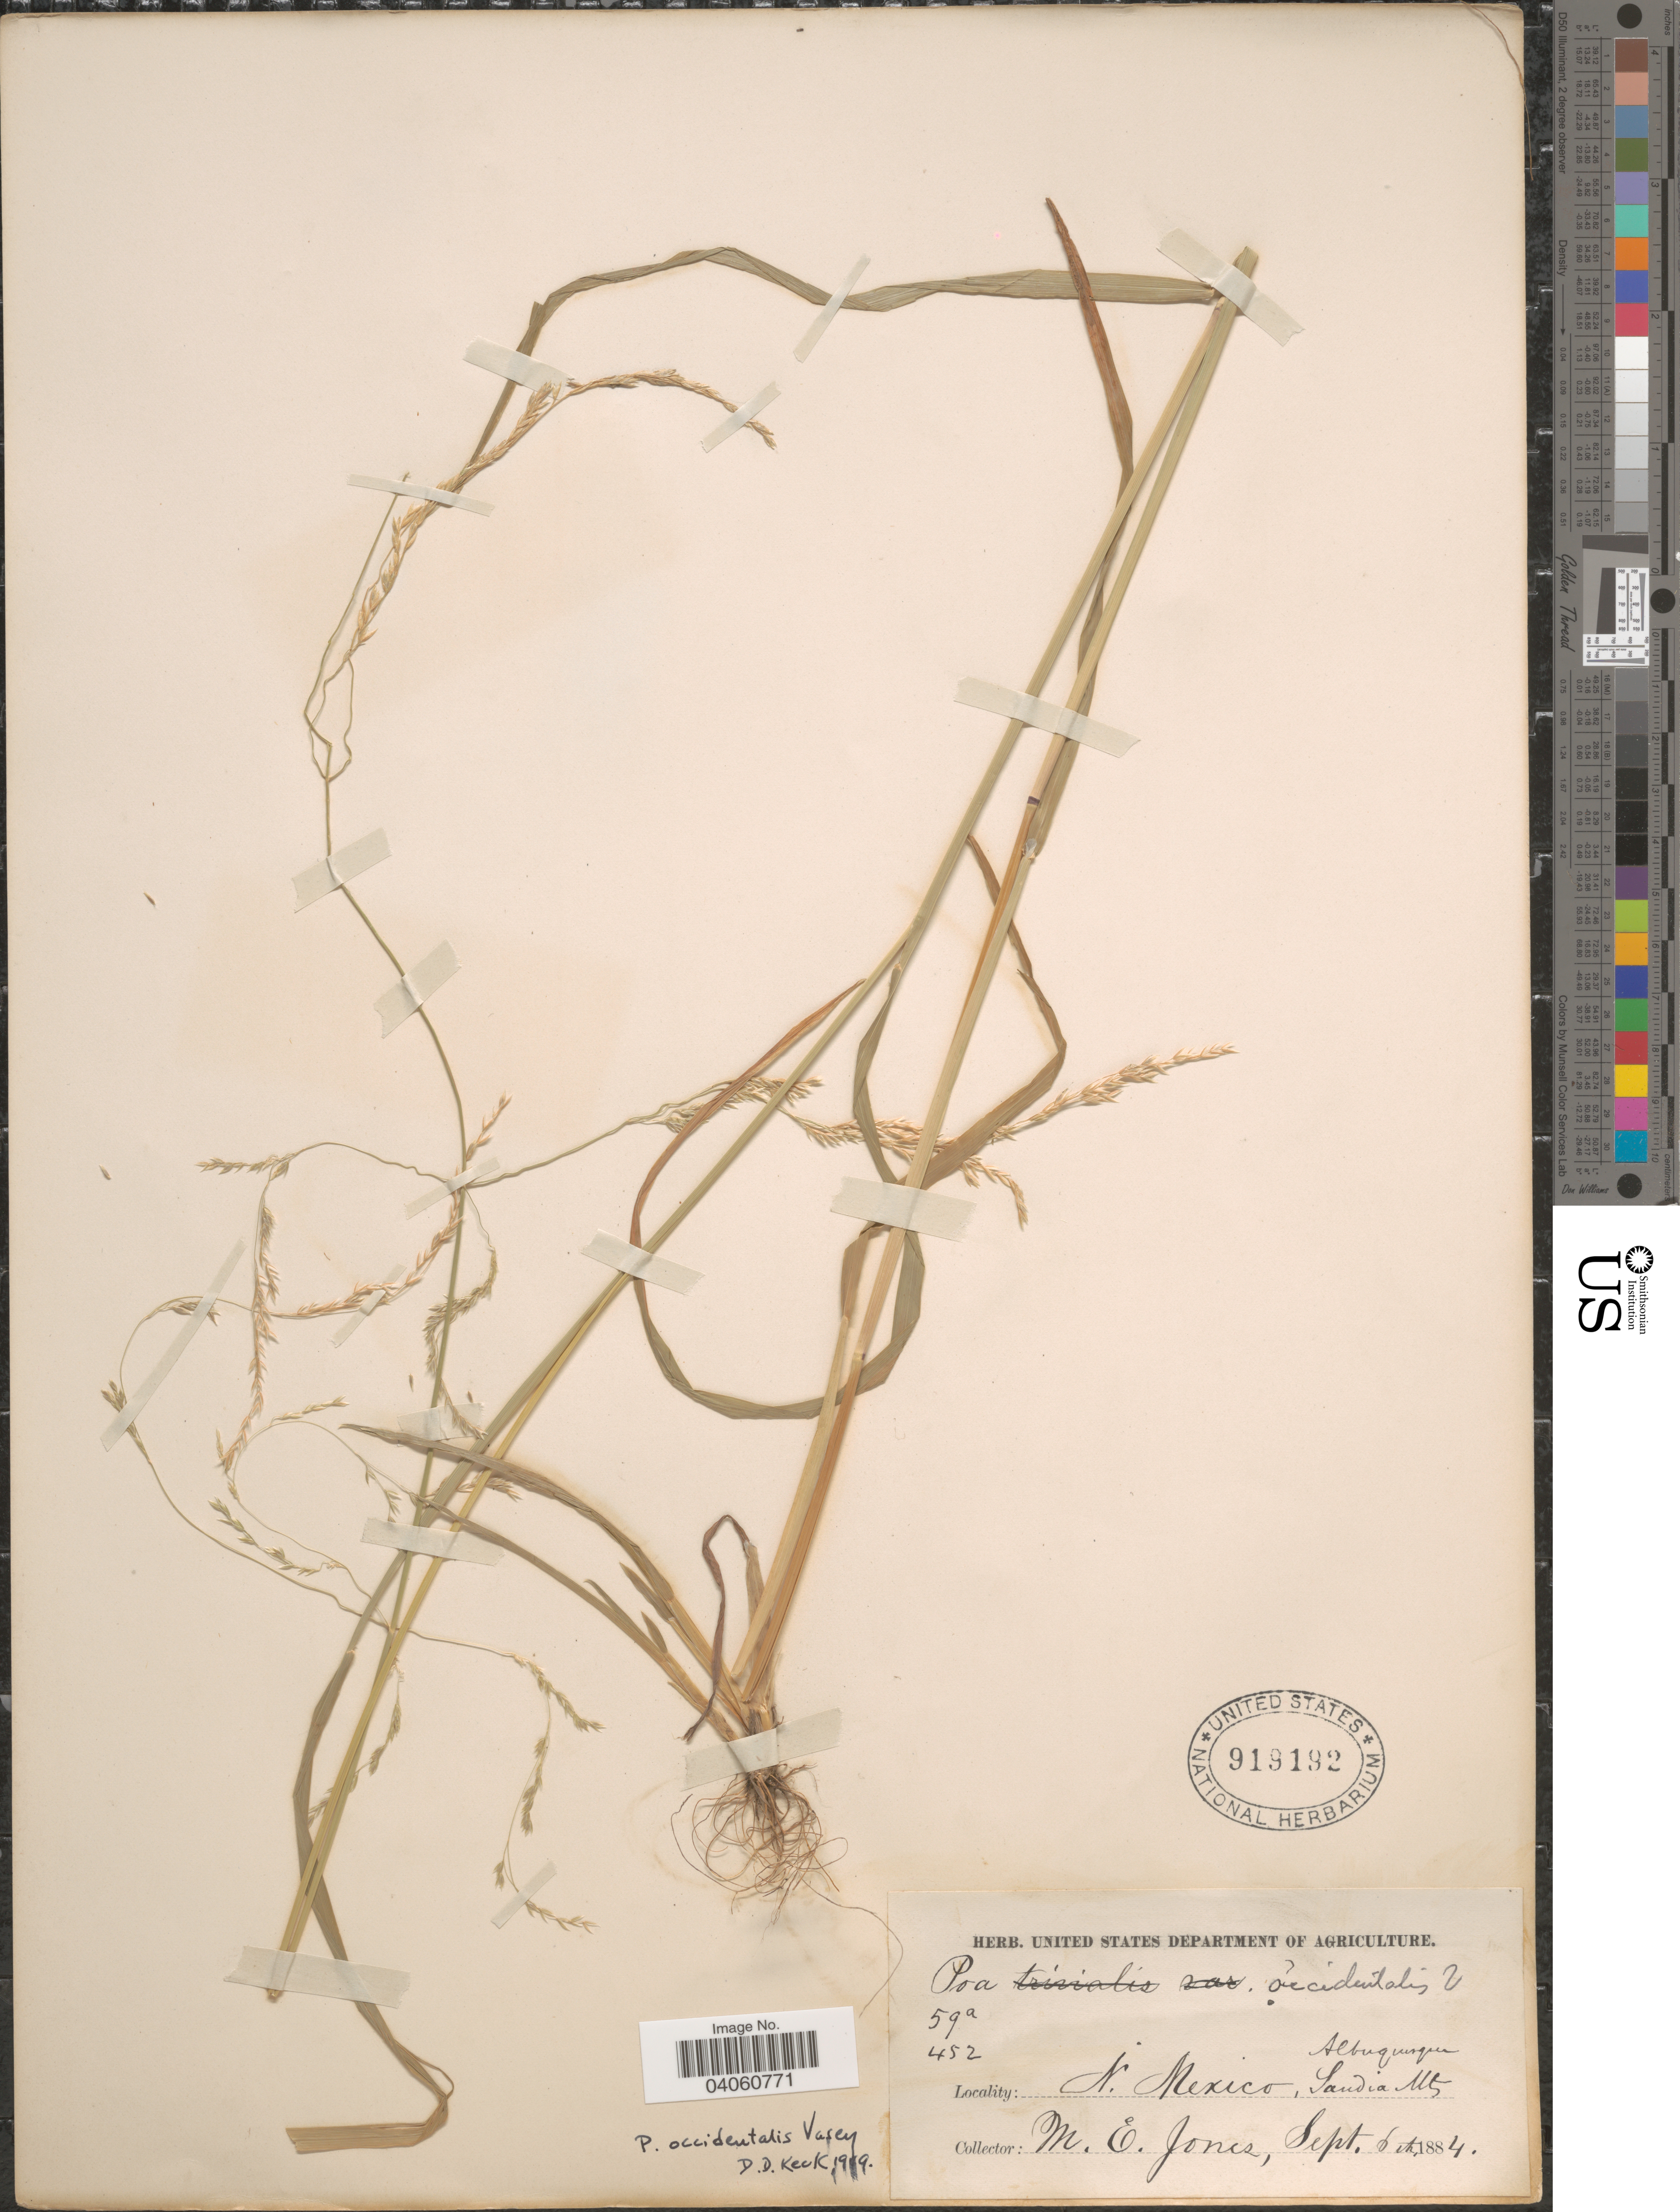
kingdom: Plantae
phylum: Tracheophyta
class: Liliopsida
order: Poales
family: Poaceae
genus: Poa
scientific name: Poa occidentalis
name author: (Vasey) Vasey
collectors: M. E. Jones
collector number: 59a/452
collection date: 1884-09-06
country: United States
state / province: New Mexico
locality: Albuquerque. Sandia Mts.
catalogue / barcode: US 919192